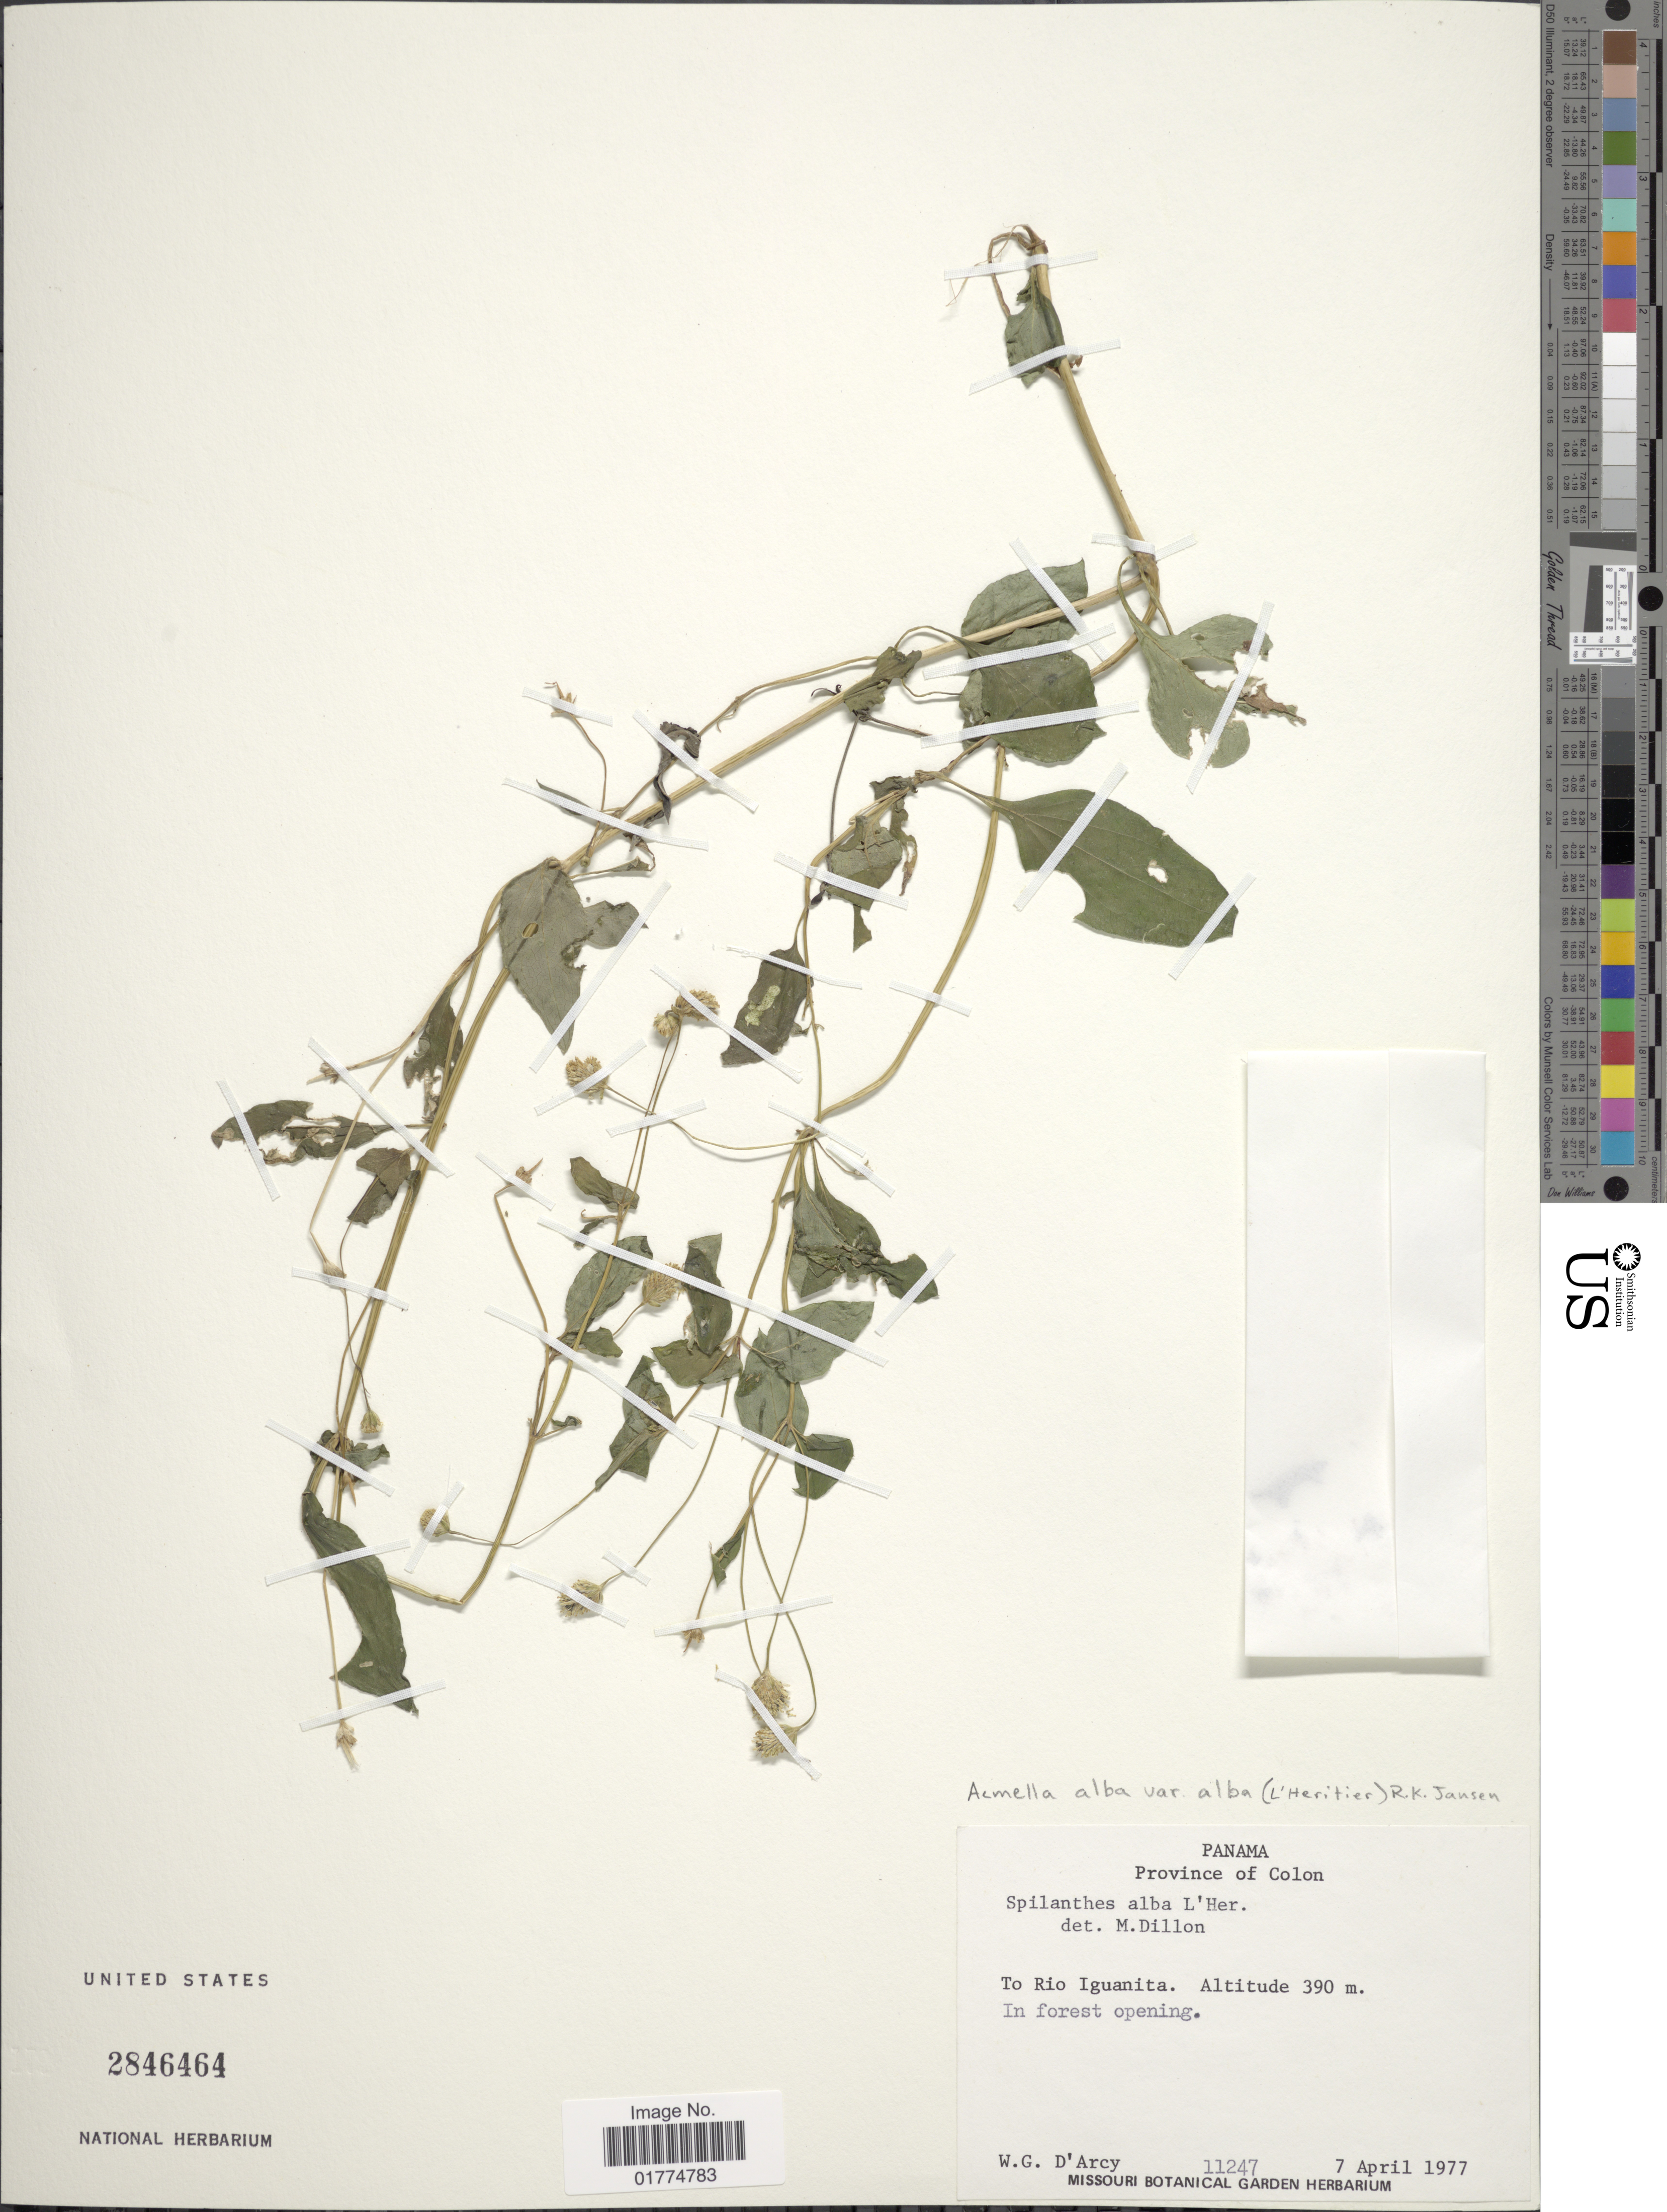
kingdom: Plantae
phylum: Tracheophyta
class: Magnoliopsida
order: Asterales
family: Asteraceae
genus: Acmella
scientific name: Acmella alba var. alba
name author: (L'Hér.) R.K. Jansen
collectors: W. G. D'Arcy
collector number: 11247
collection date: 1977-04-07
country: Panama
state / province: Colón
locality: To Rio Iguanita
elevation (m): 390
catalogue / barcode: US 2846464